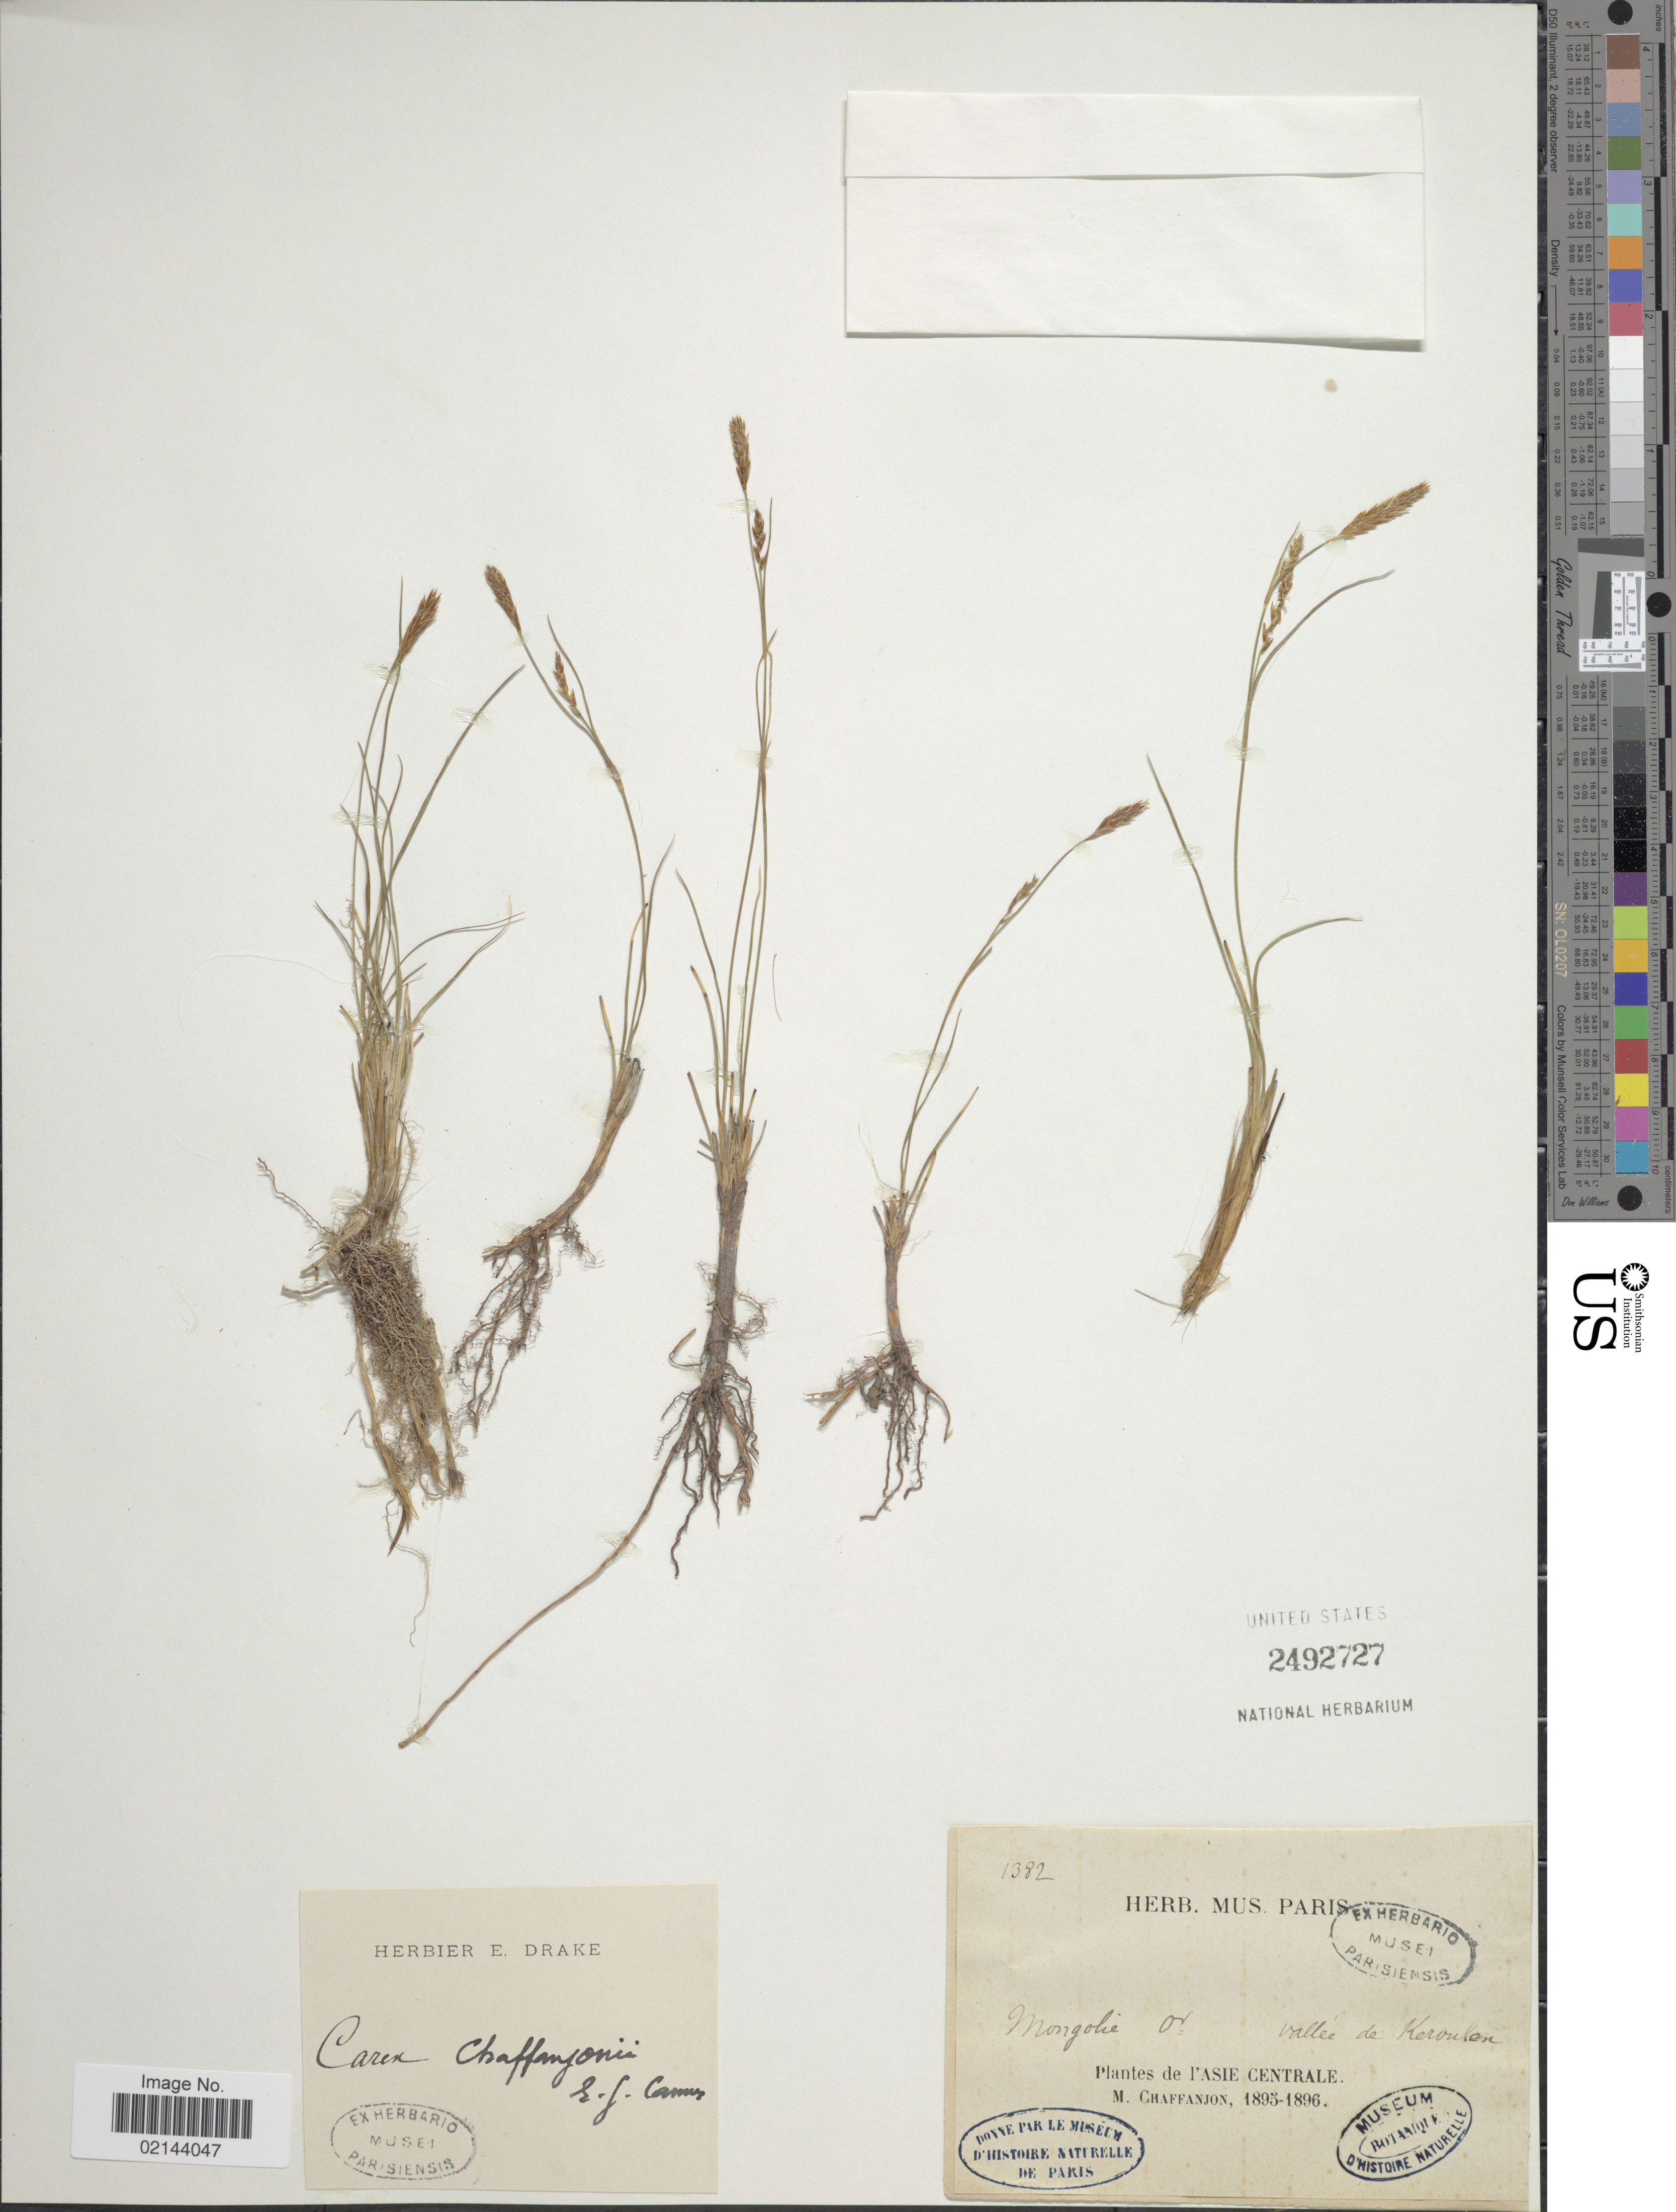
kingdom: Plantae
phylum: Tracheophyta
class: Liliopsida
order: Poales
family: Cyperaceae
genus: Carex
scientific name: Carex chaffanjonii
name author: E.G. Camus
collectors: M. Chaffanjon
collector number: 1382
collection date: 1895/1896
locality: Mongolie or, vallee de Keroulen, l'Asie Centrale [interpreted]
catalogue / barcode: US 2492727